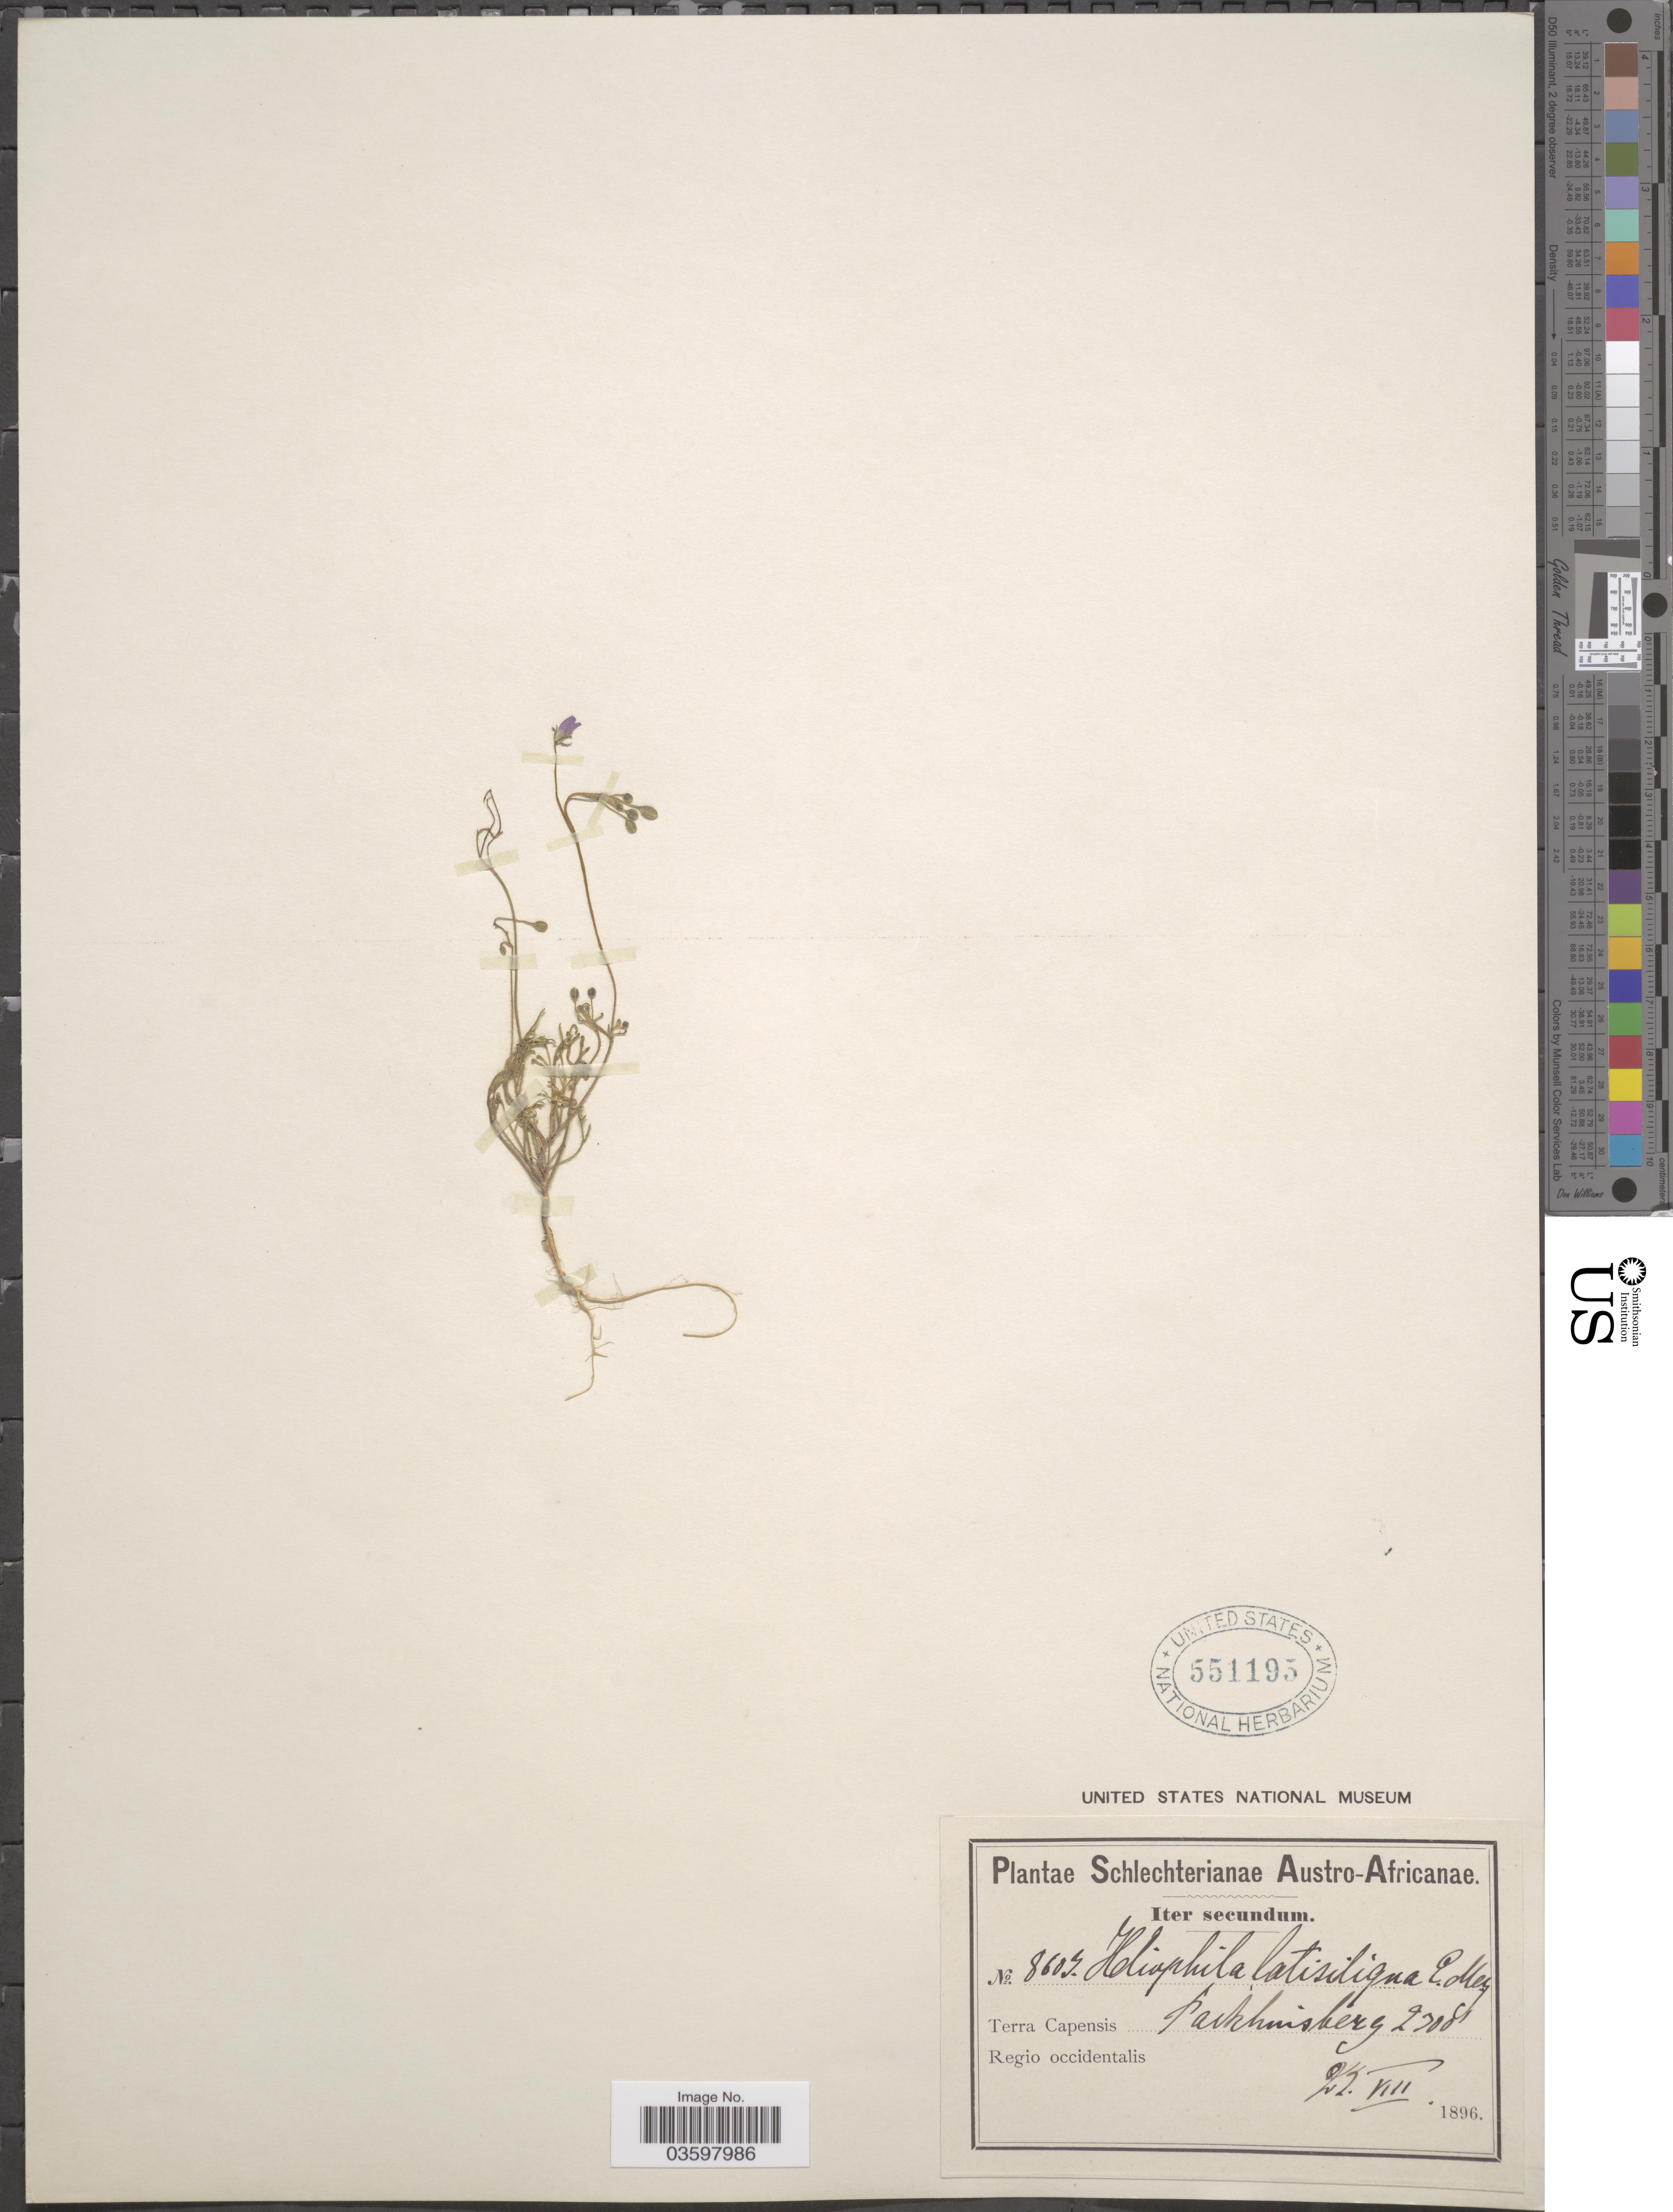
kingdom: Plantae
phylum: Tracheophyta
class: Magnoliopsida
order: Brassicales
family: Brassicaceae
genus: Heliophila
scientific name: Heliophila latisiliqua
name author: E. Mey. ex Sond.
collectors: Schlechter, --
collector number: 8604*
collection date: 1896-08-23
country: South Africa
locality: Austro-Africanae. Terra Capensis. Regio occidentalis. Pakhuisberg.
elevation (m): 701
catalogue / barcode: US 551195